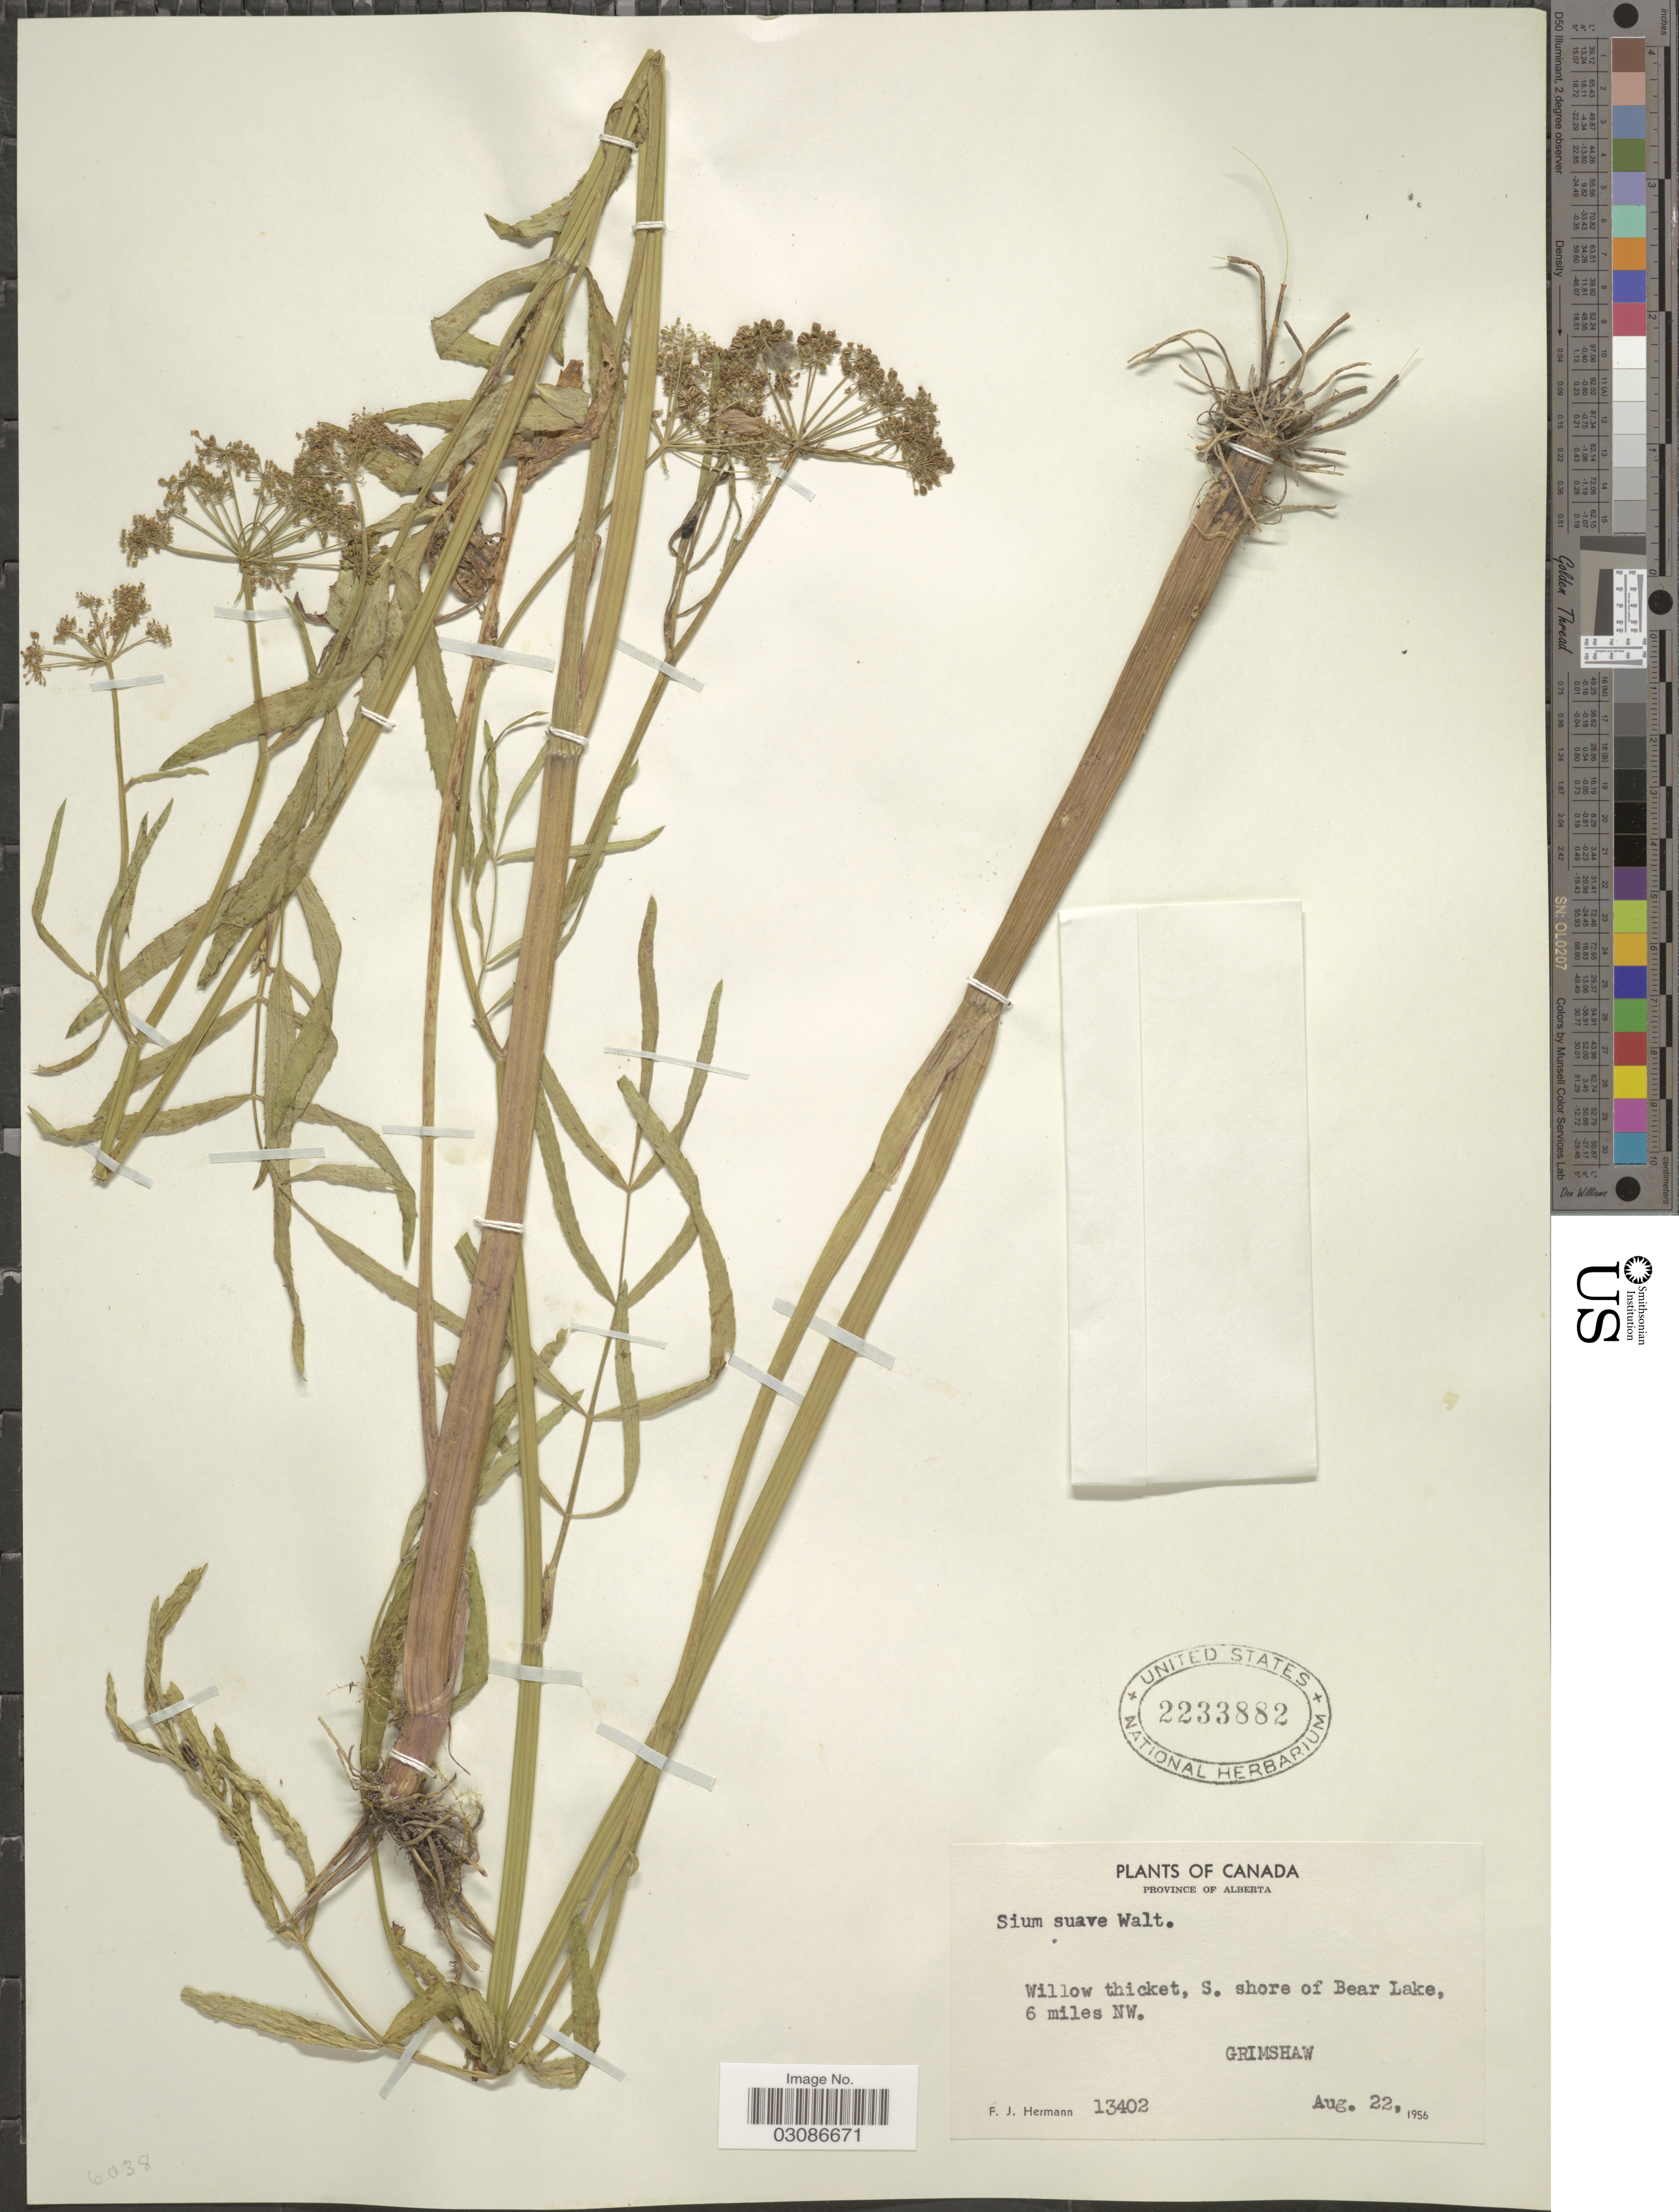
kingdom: Plantae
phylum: Tracheophyta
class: Magnoliopsida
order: Apiales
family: Apiaceae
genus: Sium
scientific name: Sium suave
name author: Walter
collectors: F. J. Hermann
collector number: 13402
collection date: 1956-08-22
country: Canada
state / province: Alberta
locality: Province of Alberta. Willow thicket, S. shore of Bear Lake, 6 miles NW. Grimshaw.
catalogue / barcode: US 2233882